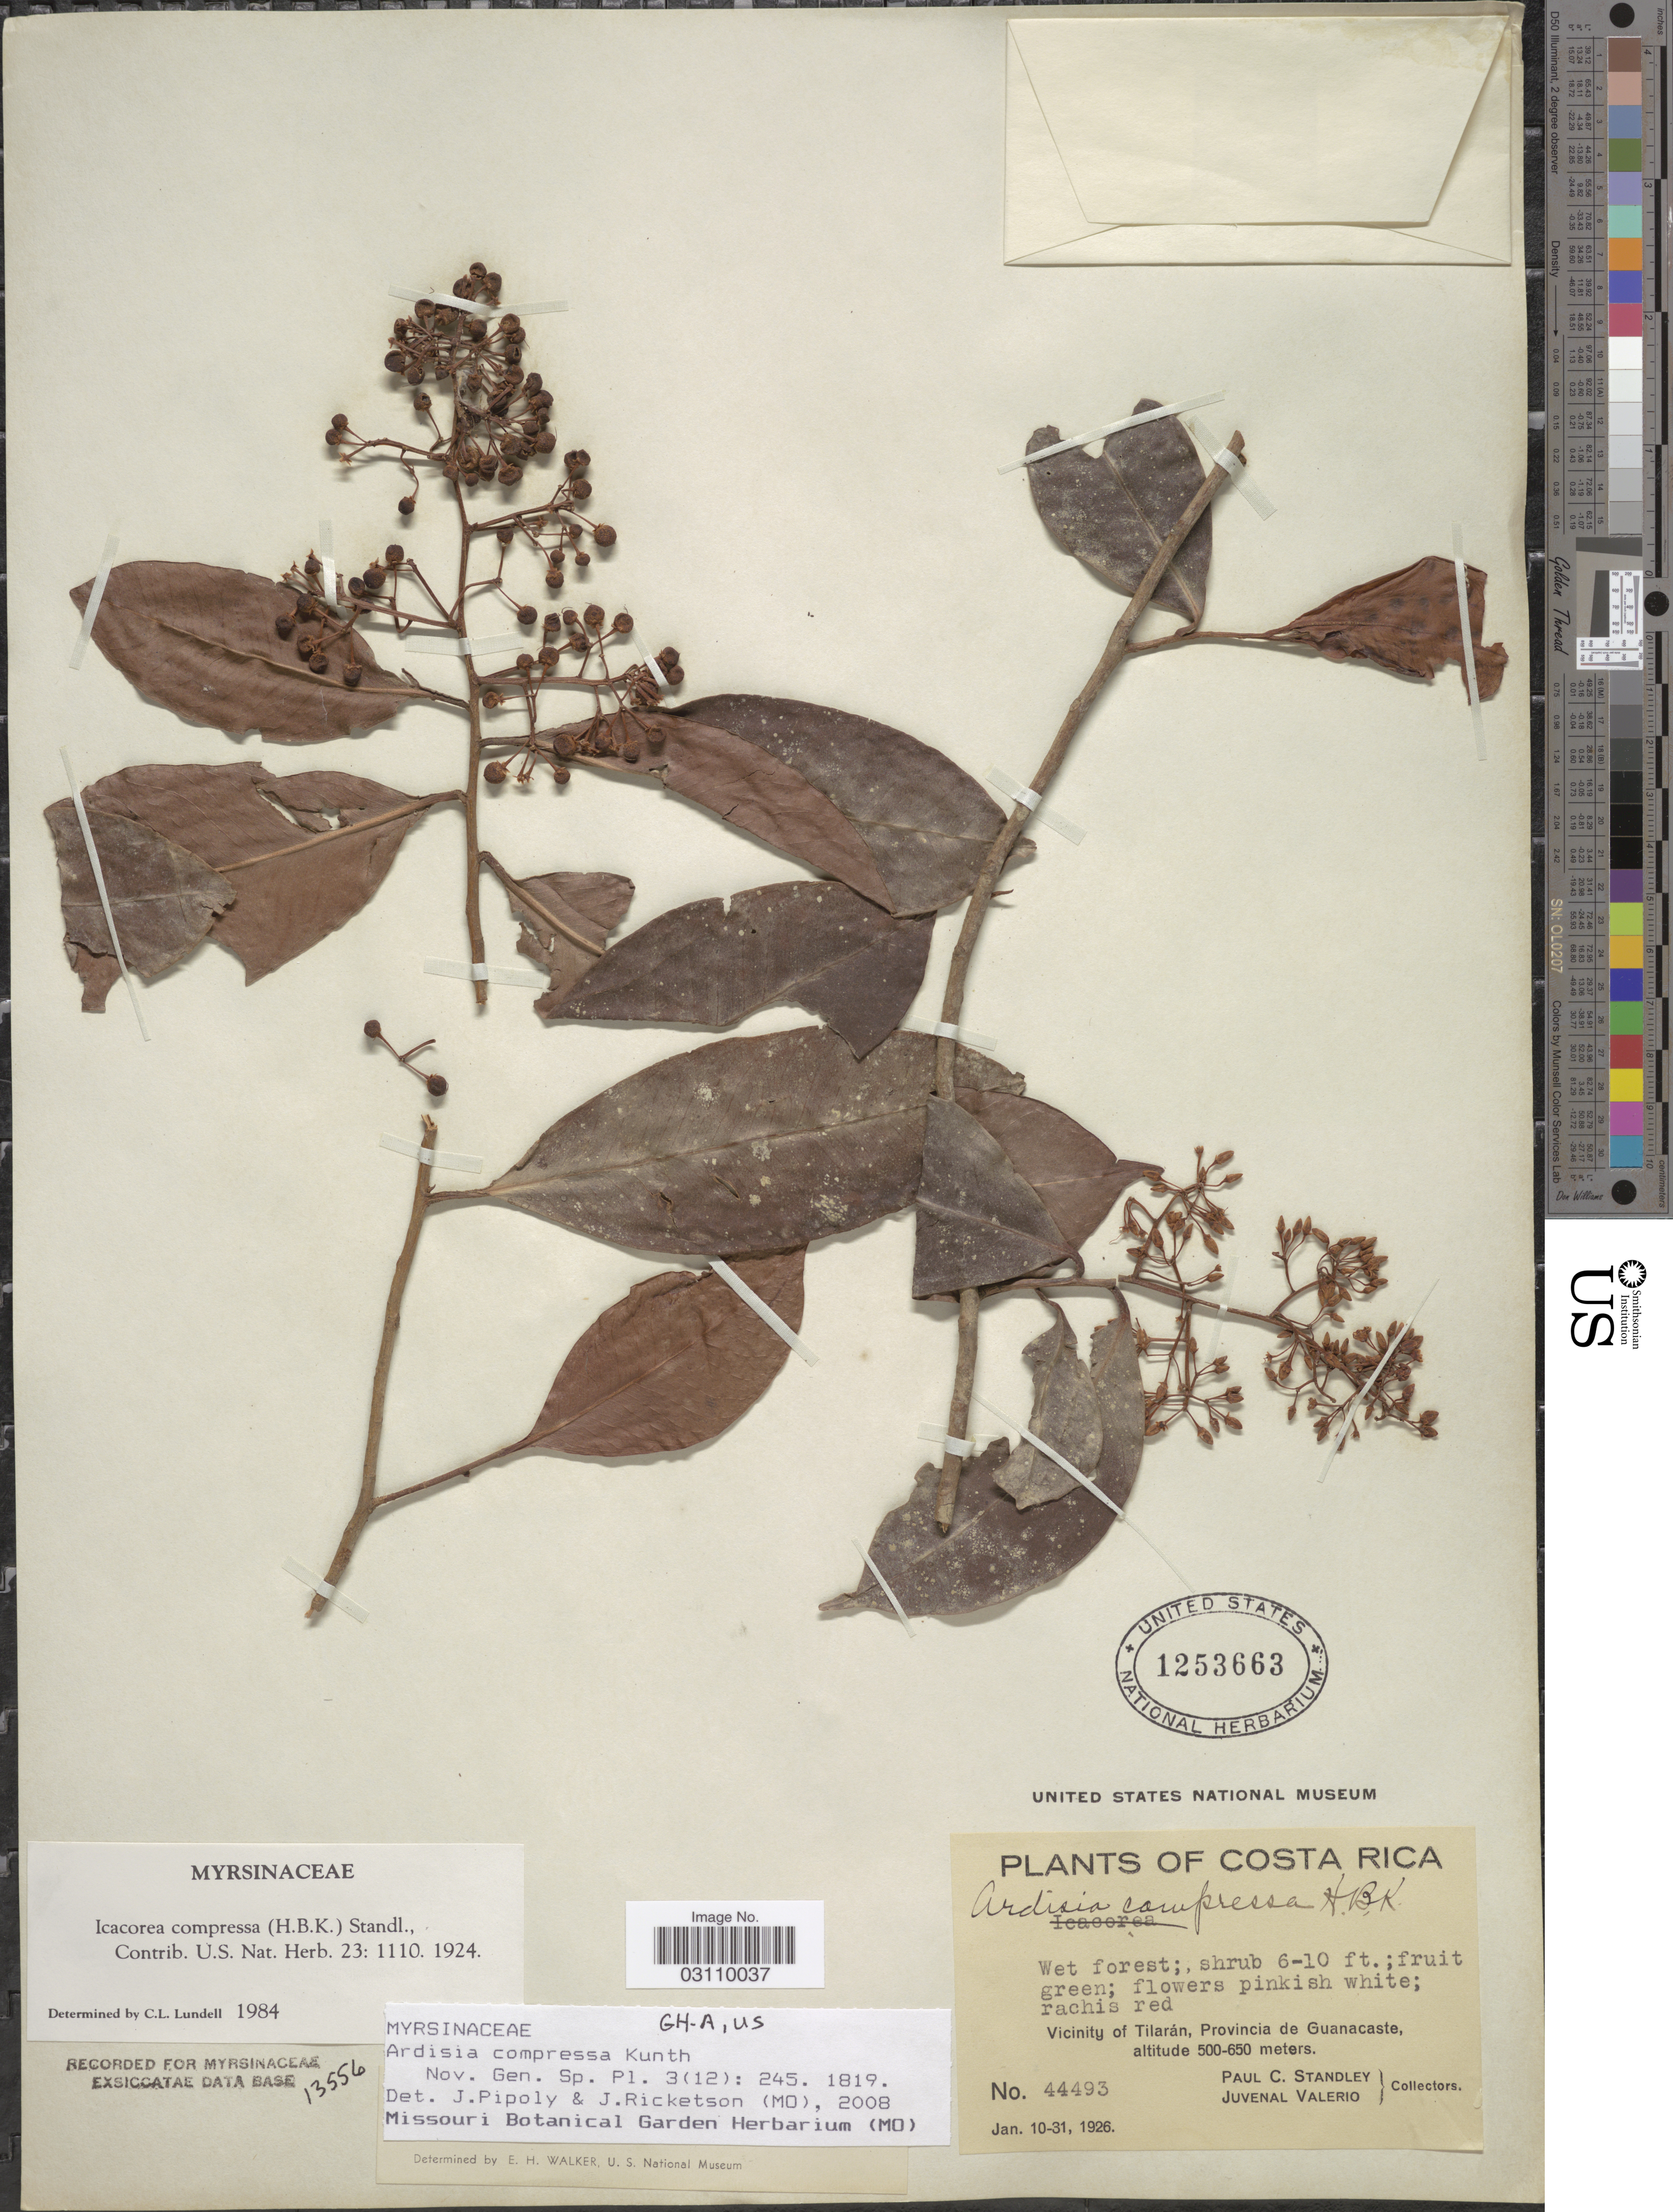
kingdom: Plantae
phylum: Tracheophyta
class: Magnoliopsida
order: Ericales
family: Primulaceae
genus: Ardisia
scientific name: Ardisia compressa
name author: Kunth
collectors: P. C. Standley & J. Valerio R.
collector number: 44493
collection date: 1926-01-10/1926-01-31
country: Costa Rica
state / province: Guanacaste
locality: Vicinity of Tilarán.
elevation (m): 500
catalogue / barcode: US 1253663